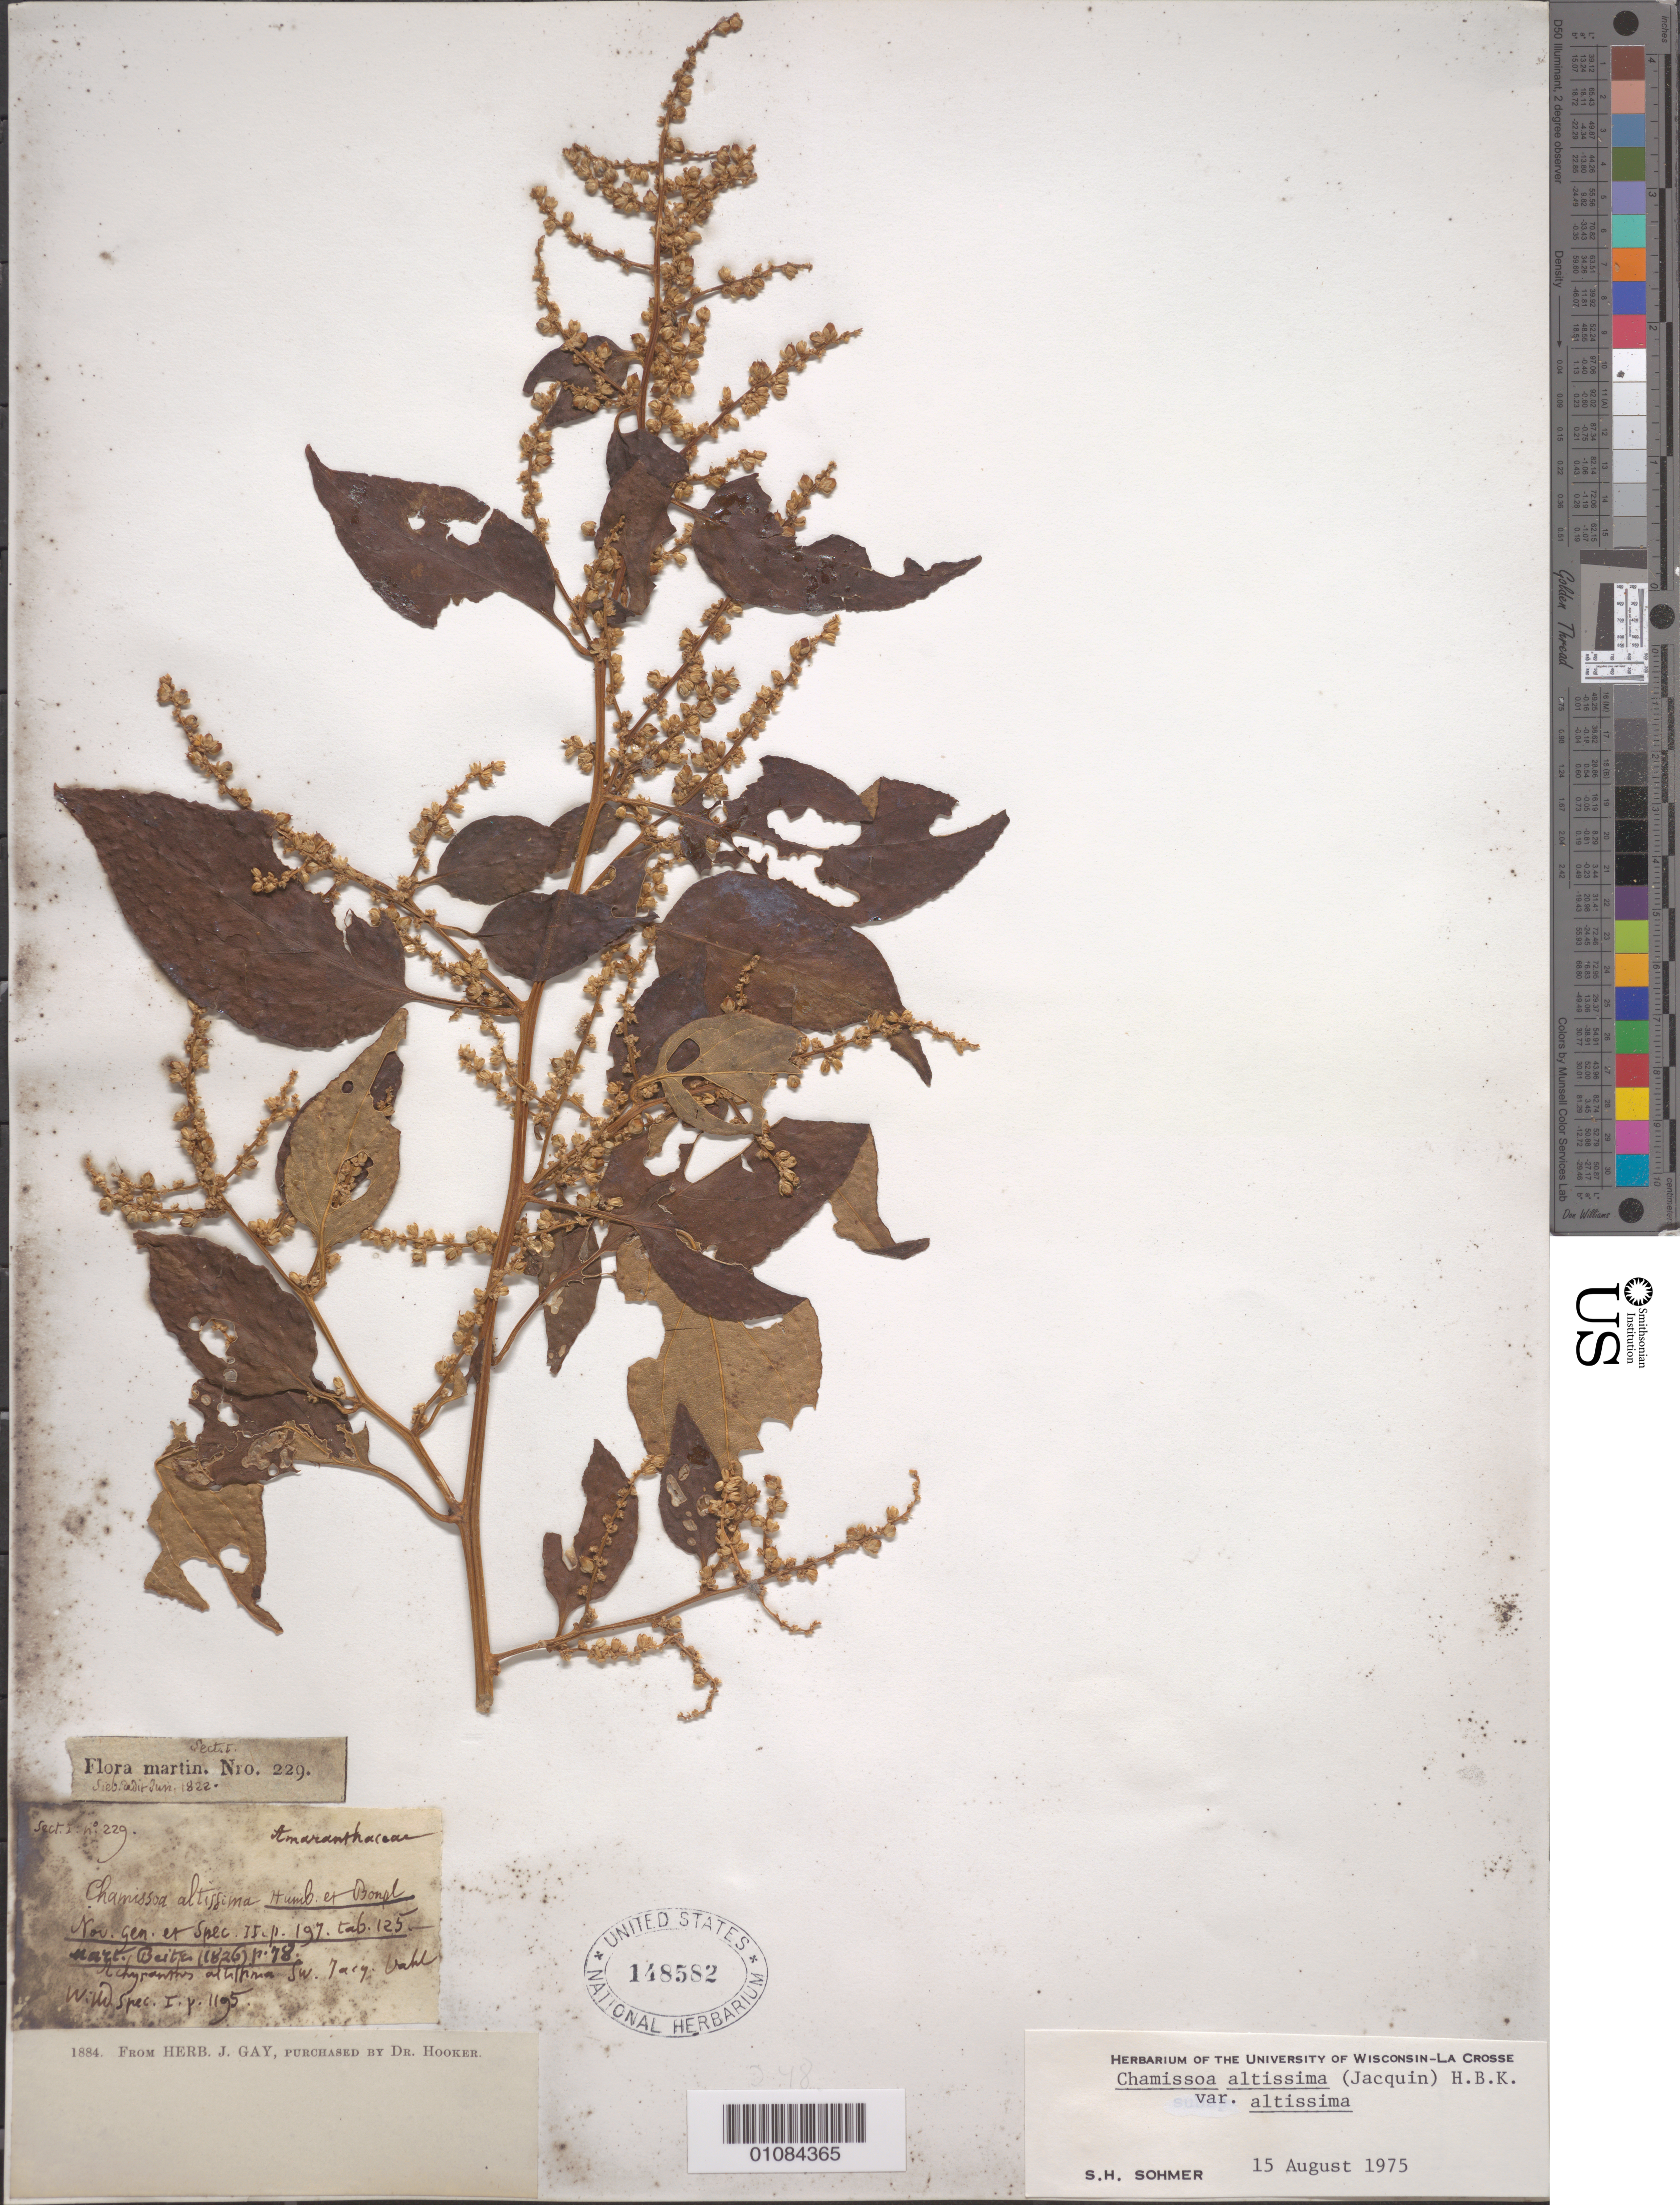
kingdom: Plantae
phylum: Tracheophyta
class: Magnoliopsida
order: Caryophyllales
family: Amaranthaceae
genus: Chamissoa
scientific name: Chamissoa altissima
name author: (Jacq.) Kunth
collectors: S. H. Sohmer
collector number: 229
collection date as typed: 1822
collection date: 1822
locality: SW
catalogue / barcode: US 148582